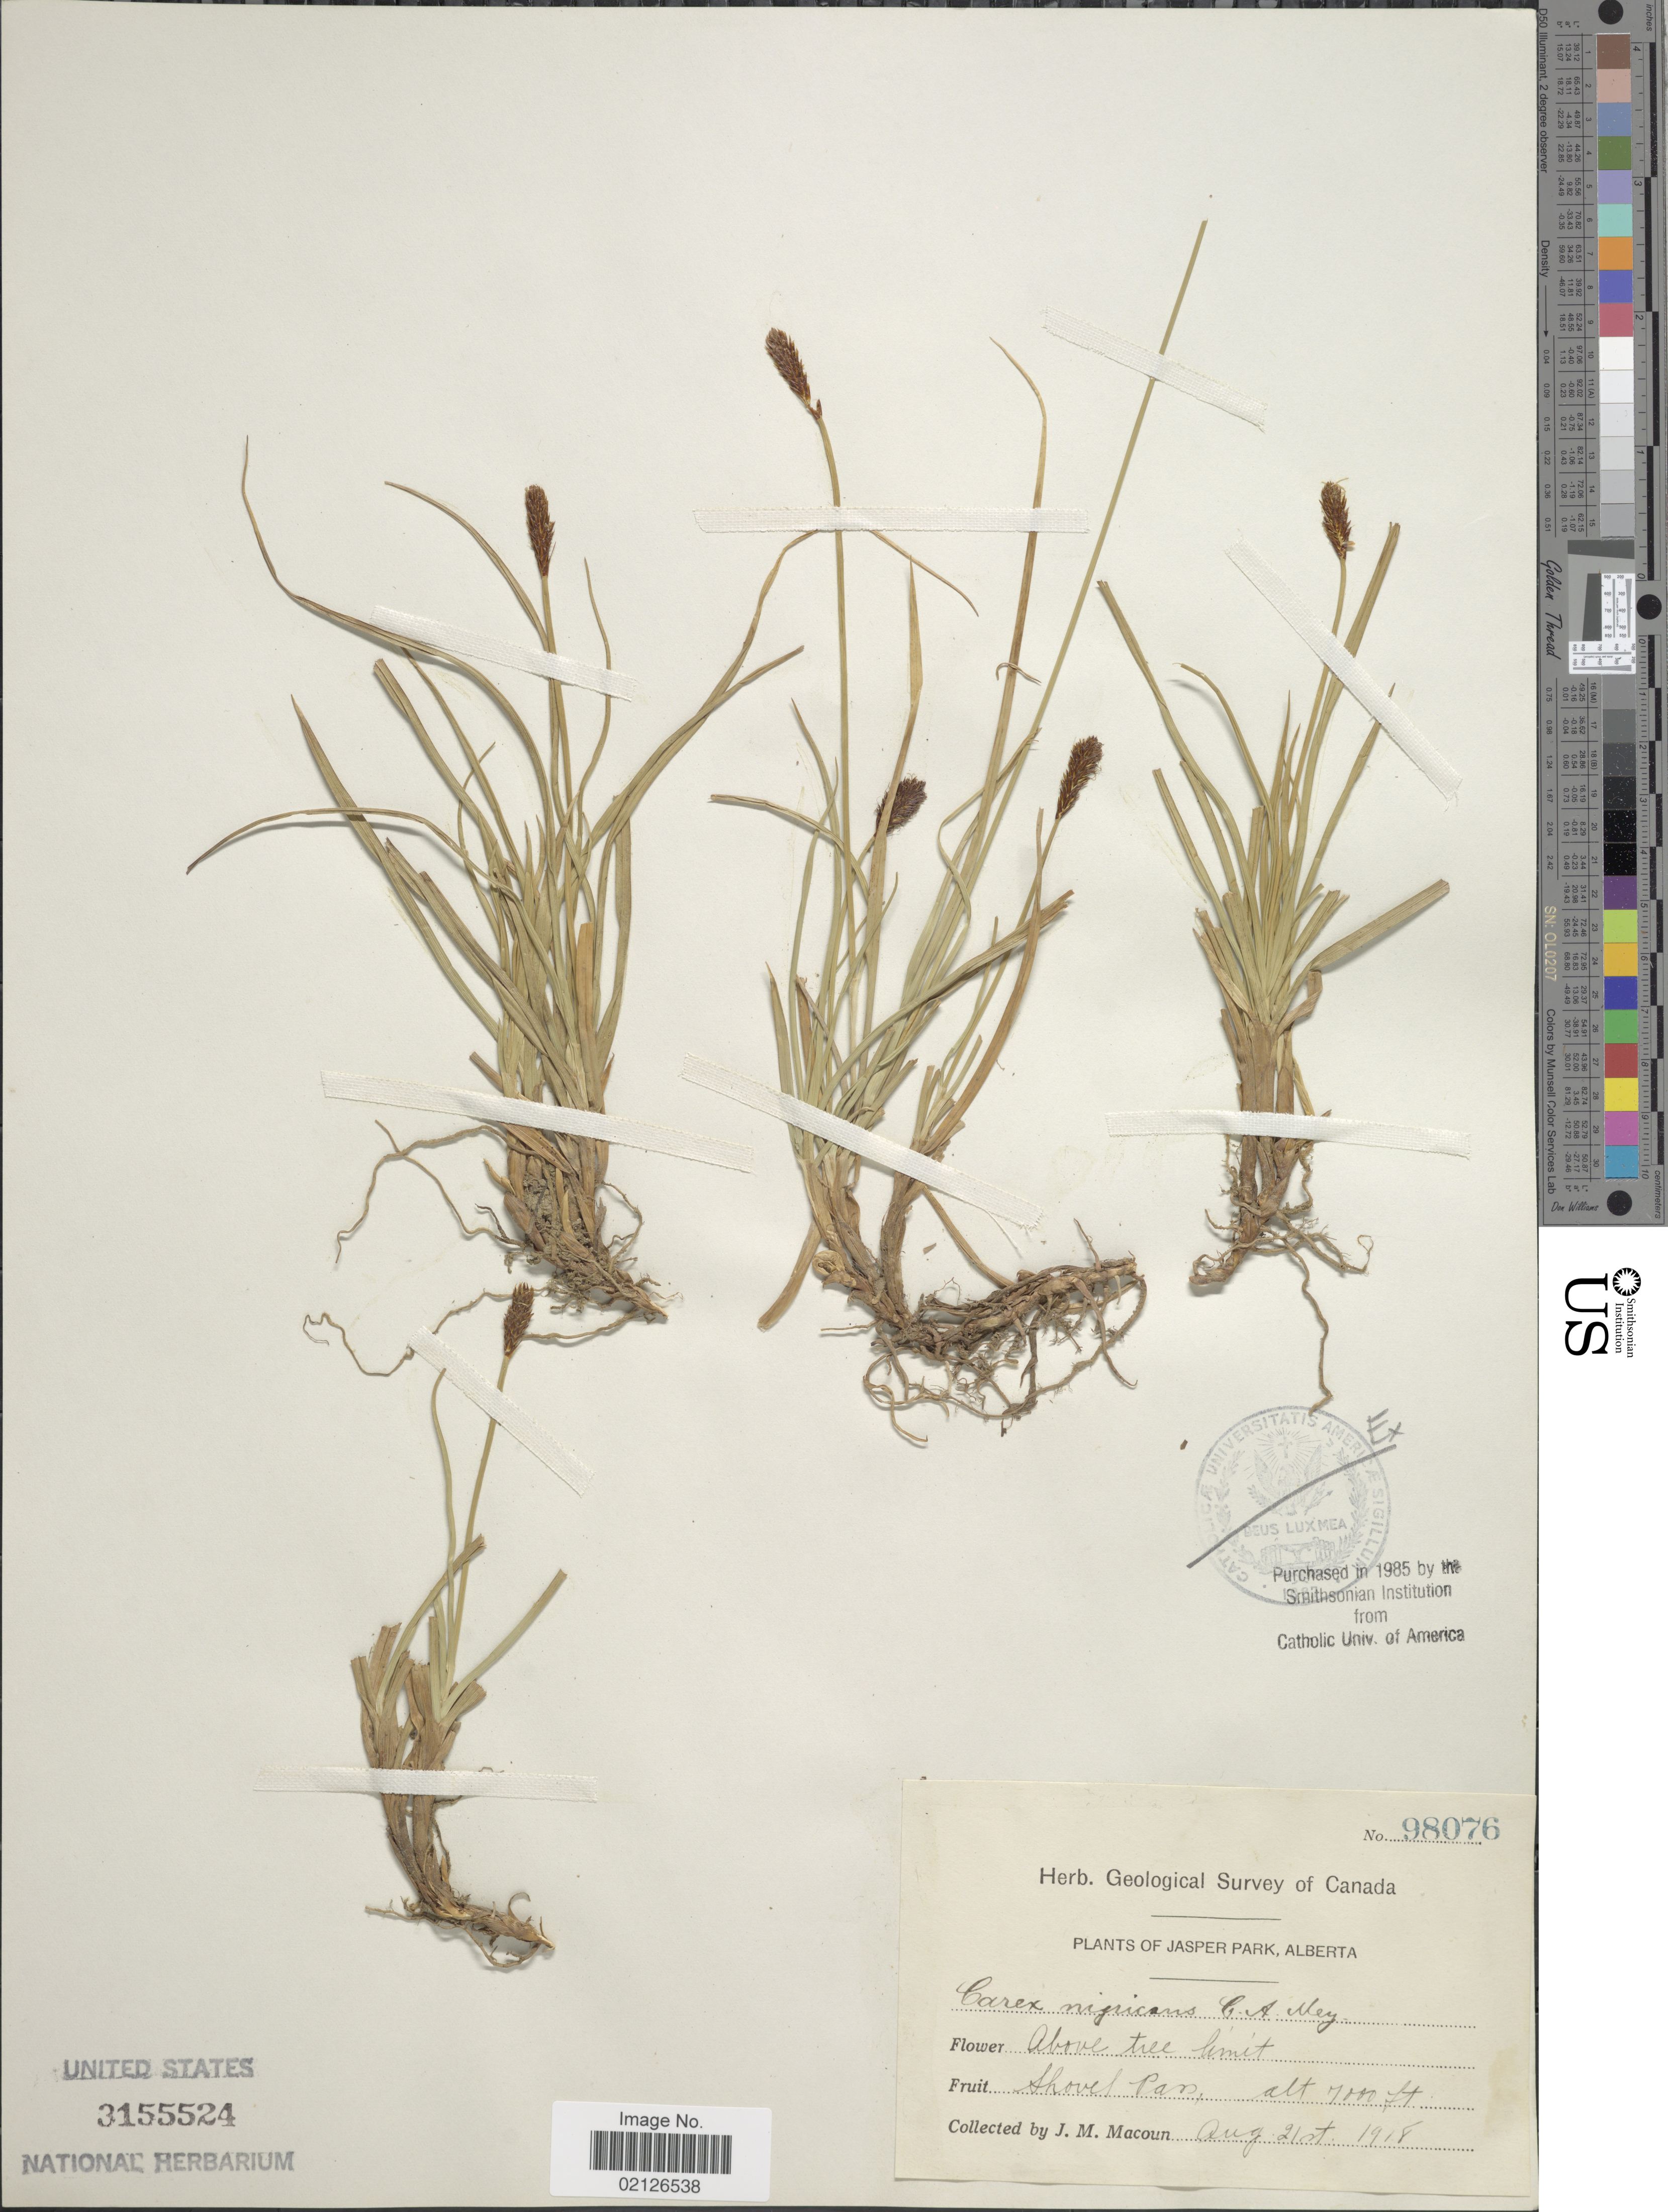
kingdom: Plantae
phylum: Tracheophyta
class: Liliopsida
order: Poales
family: Cyperaceae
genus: Carex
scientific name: Carex nigricans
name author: C.A. Mey.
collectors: J. M. Macoun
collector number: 98076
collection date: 1918-08-21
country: Canada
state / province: Alberta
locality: Jasper Park, Shovel Pass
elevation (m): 2134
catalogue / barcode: US 3155524